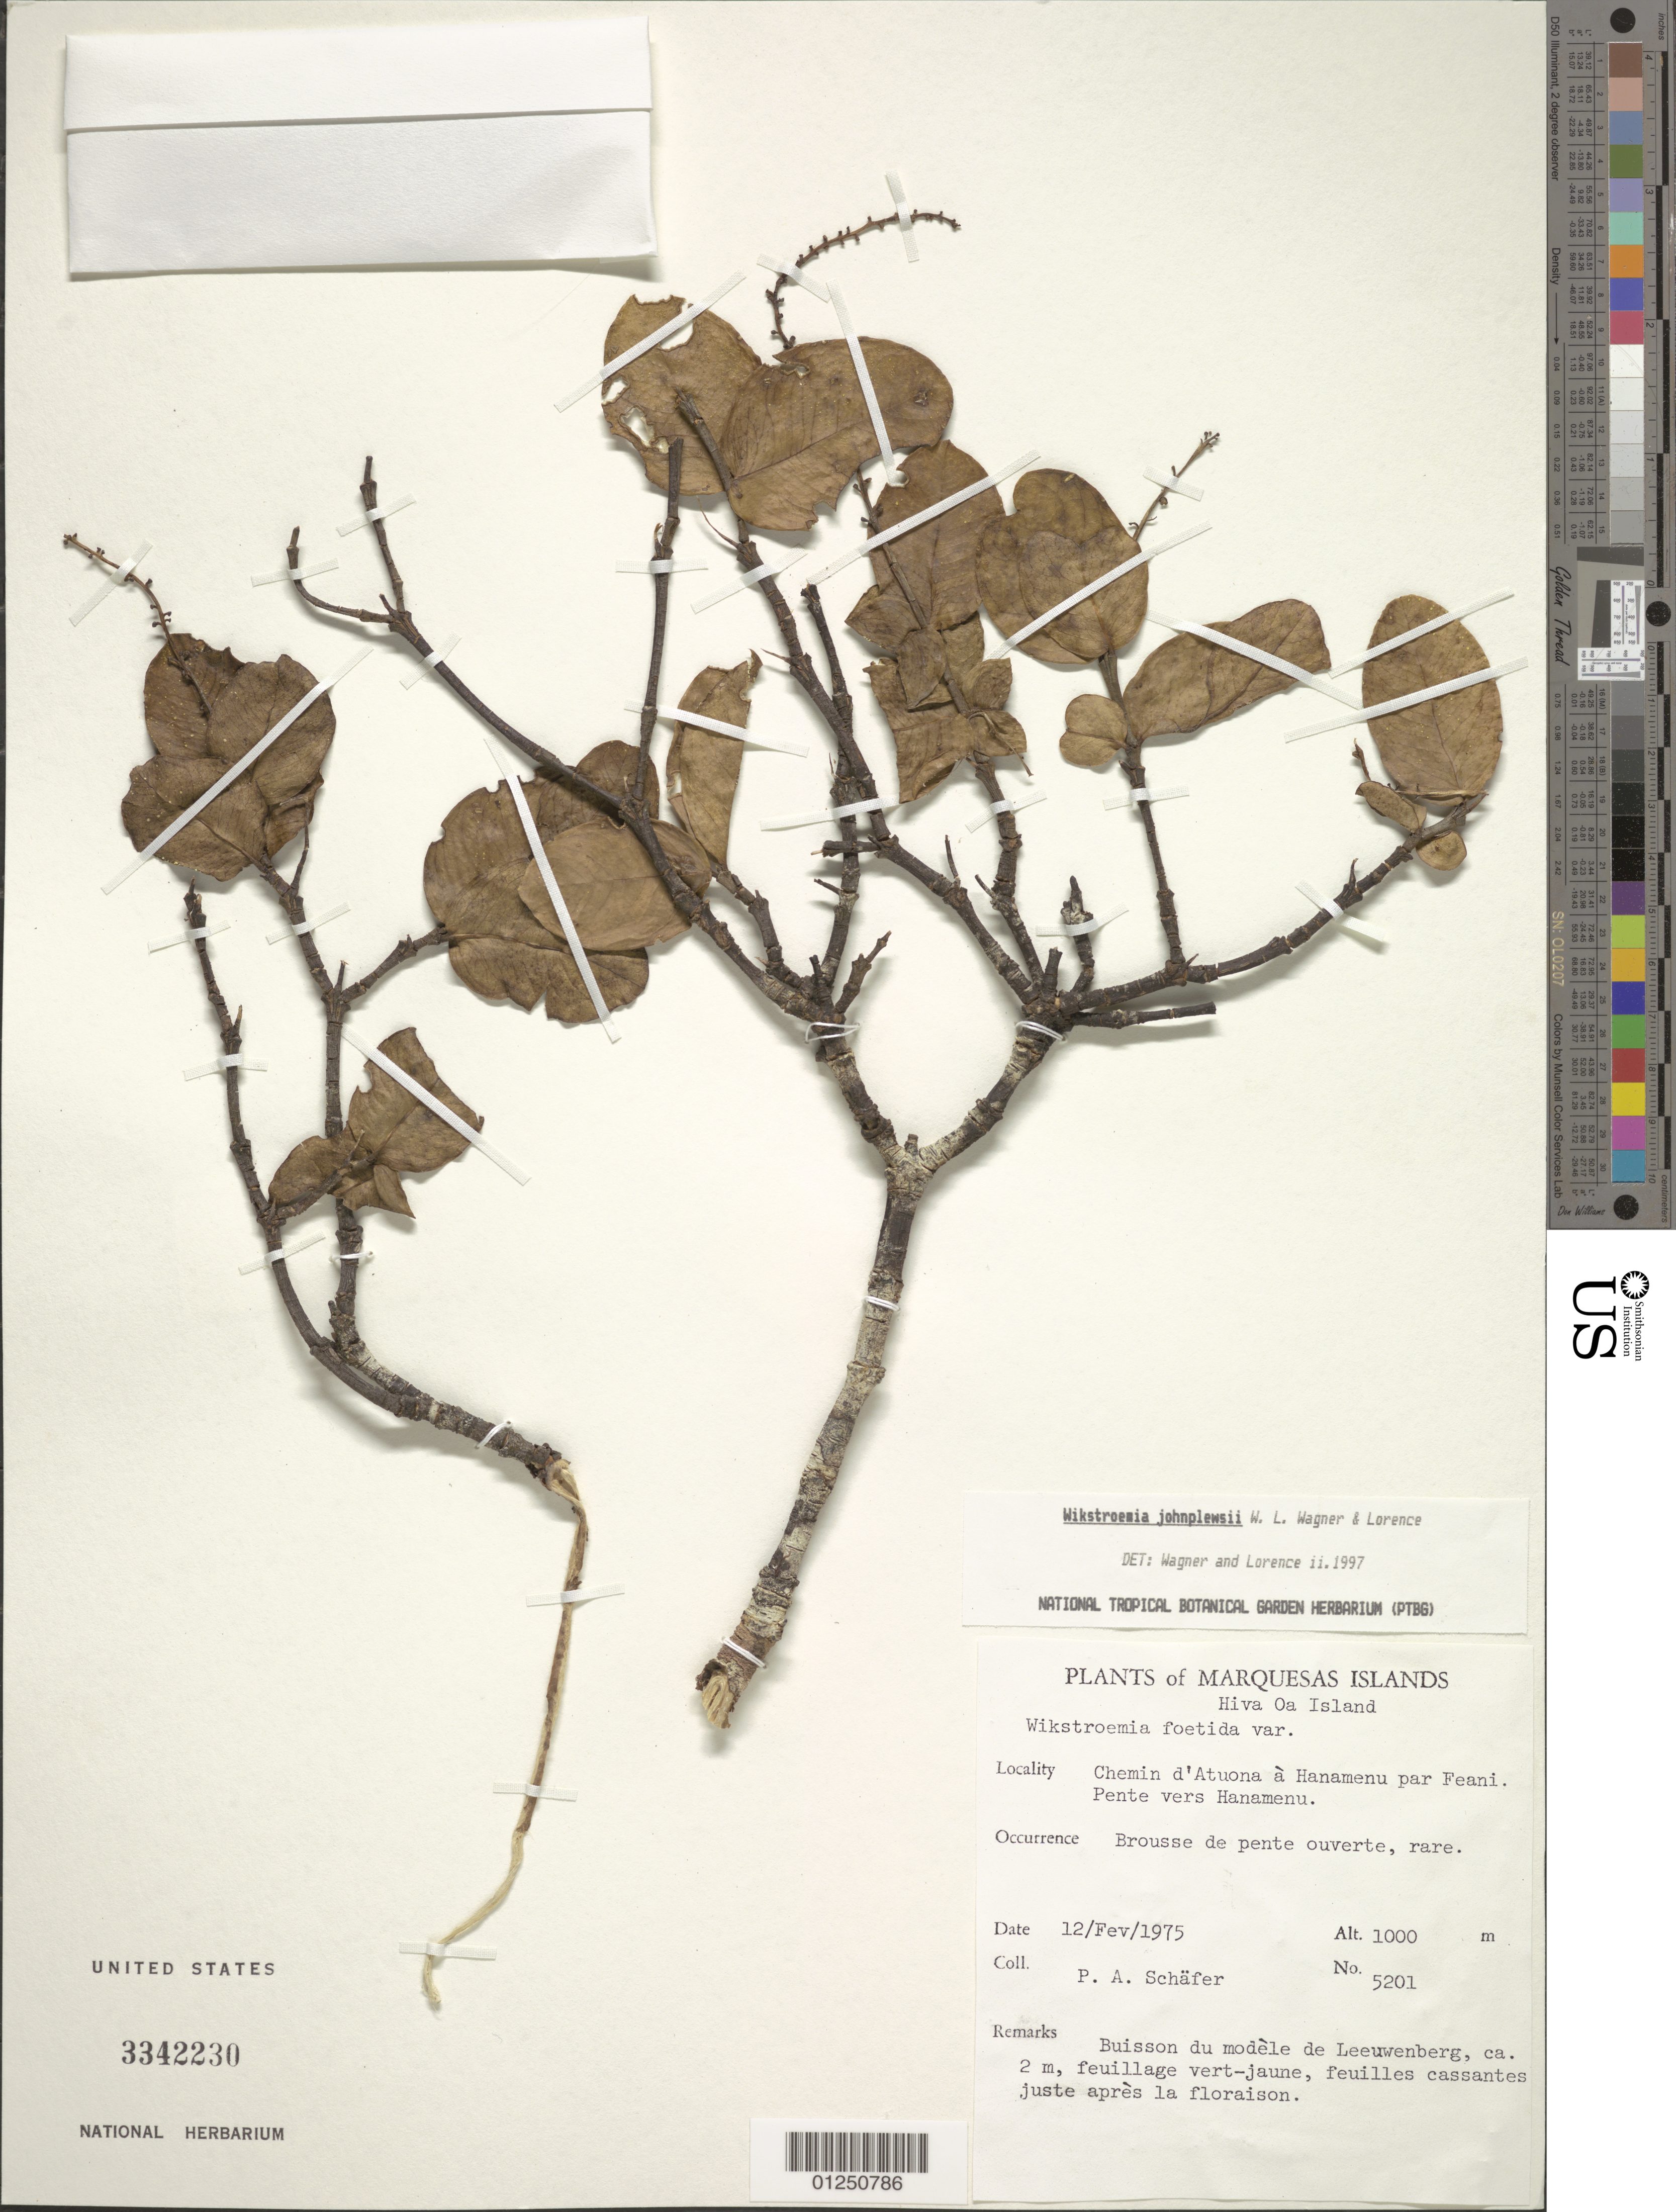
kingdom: Plantae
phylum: Tracheophyta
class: Magnoliopsida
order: Malvales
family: Thymelaeaceae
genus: Wikstroemia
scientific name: Wikstroemia johnplewsii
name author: W.L. Wagner & Lorence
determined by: Wagner, W. L.; Lorence, David H.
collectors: P. A. Schäfer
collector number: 5201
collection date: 1975-02-12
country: French Polynesia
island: Hiva Oa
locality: Chemin d'Atuona à Hanamenu par Feani, pente vers Hanamenu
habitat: Brousse de pente ouverte, rare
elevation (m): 1000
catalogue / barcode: US 3342230